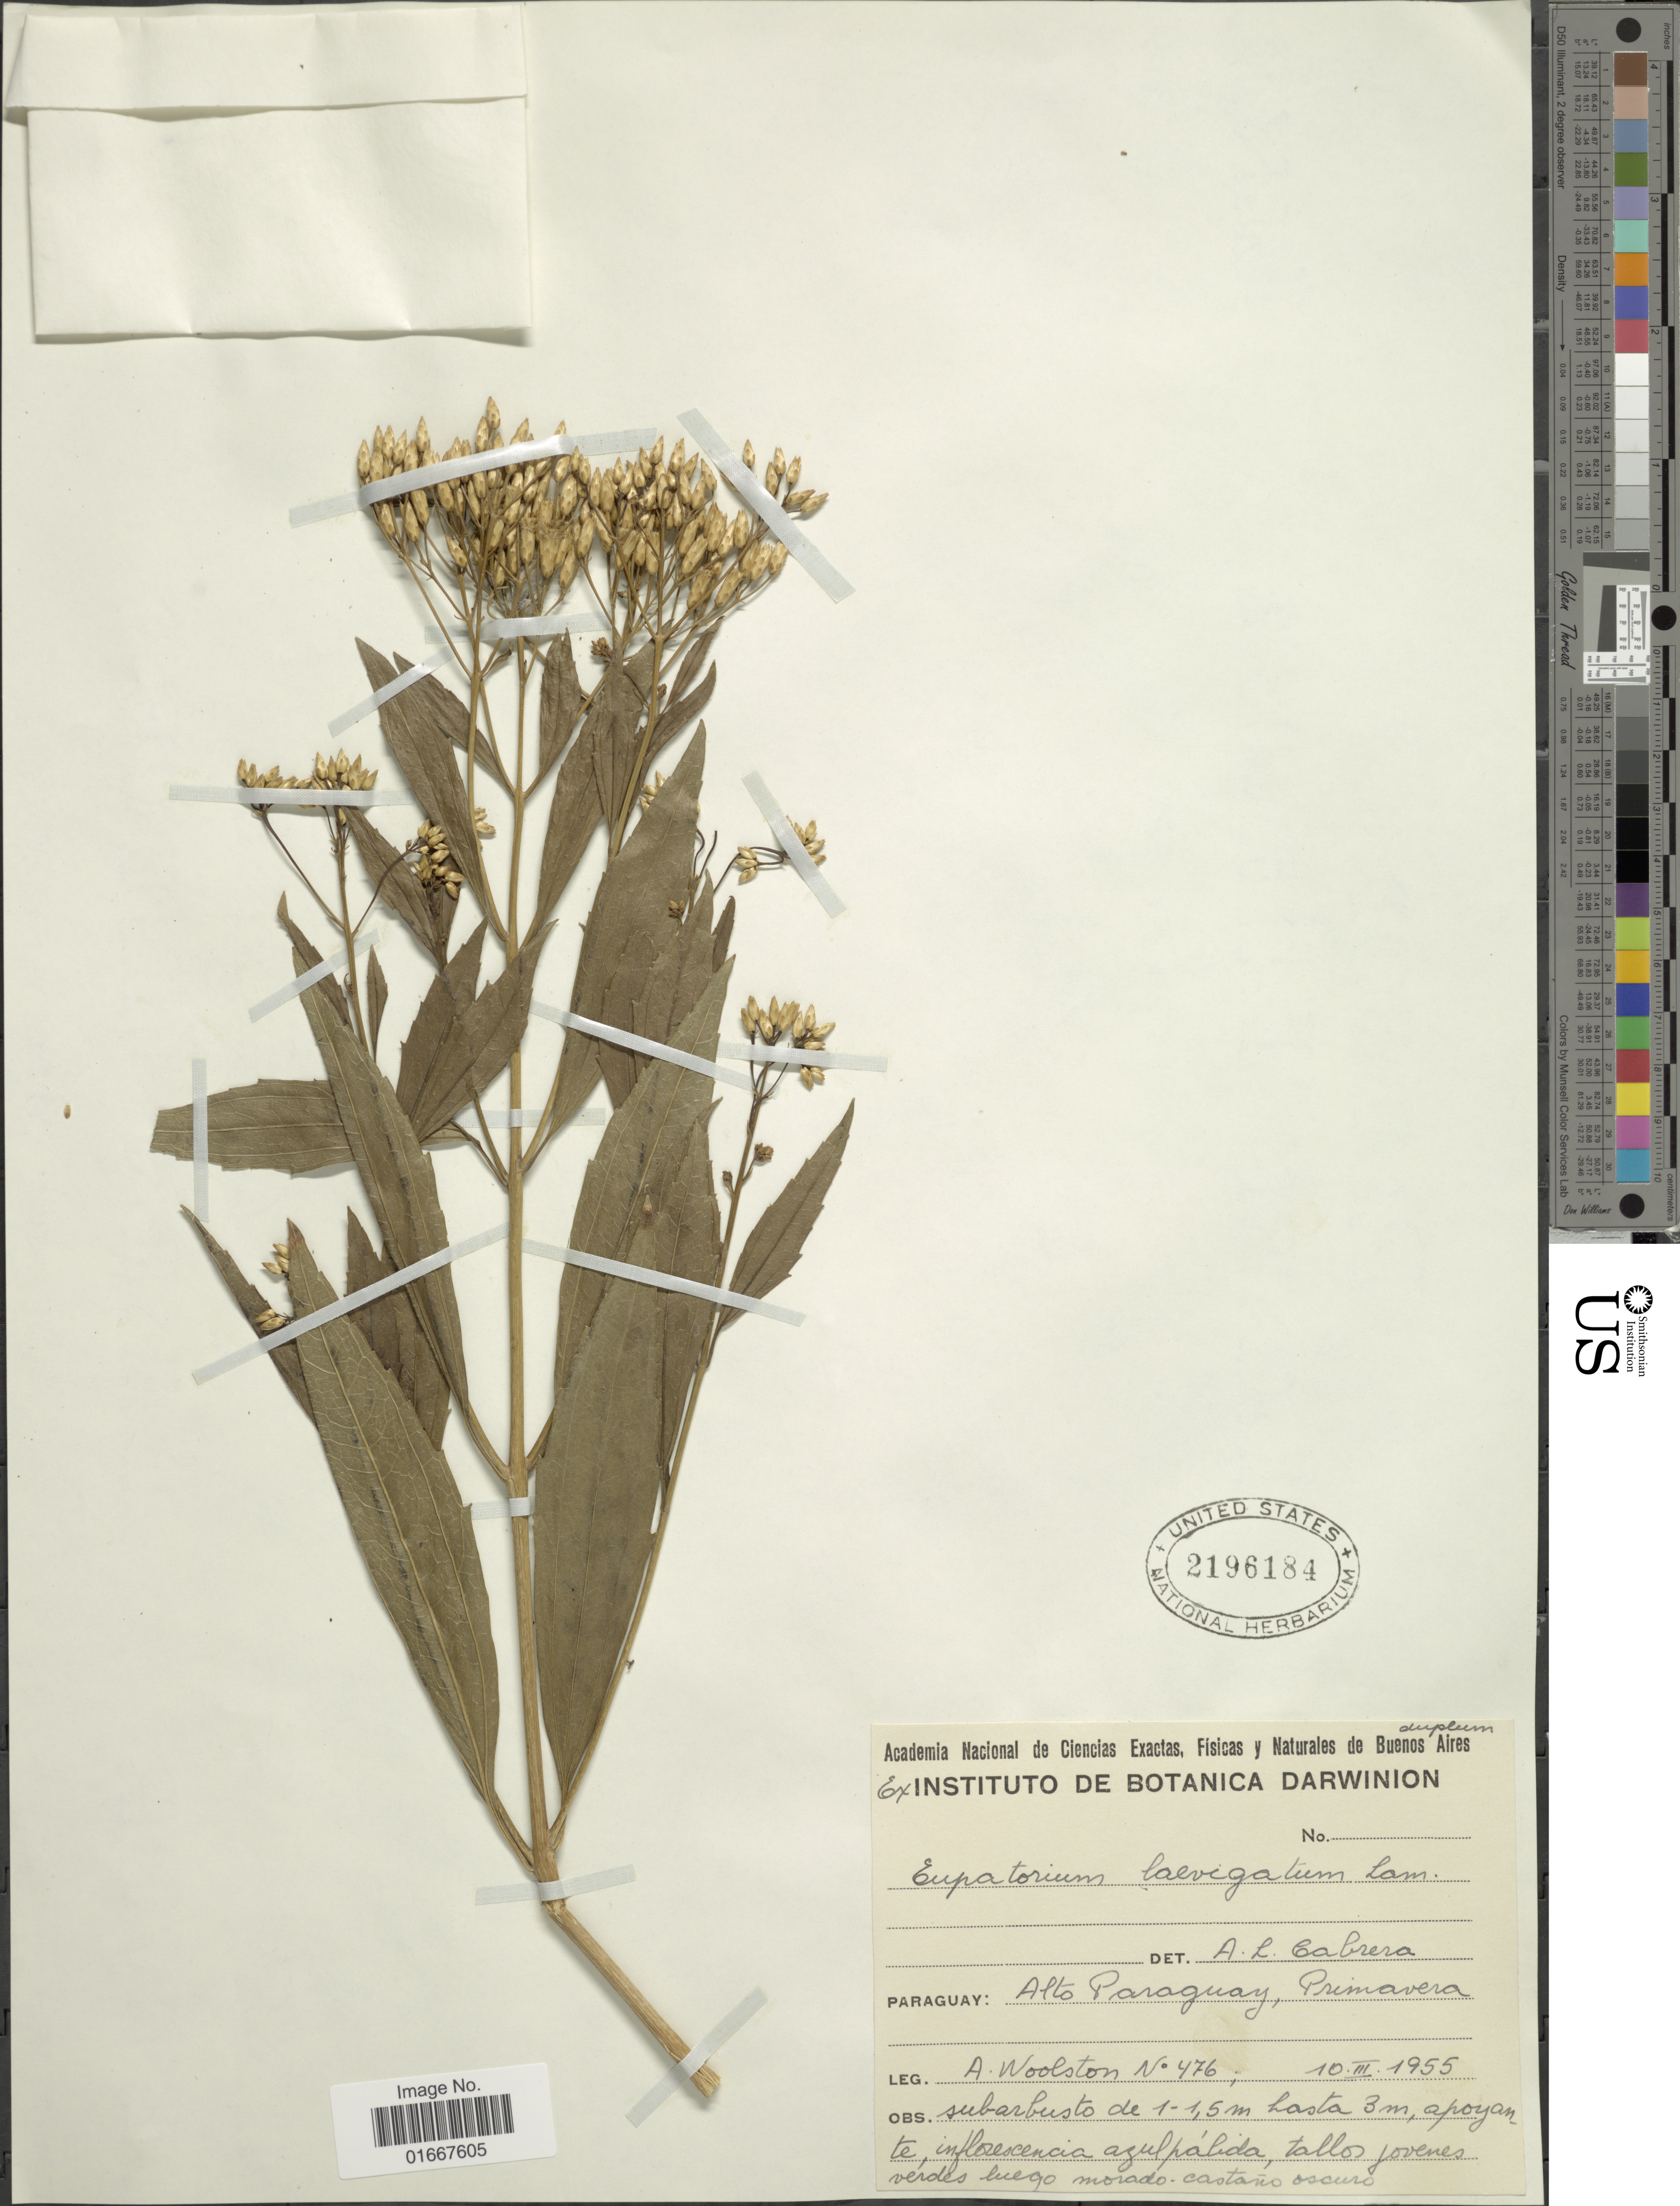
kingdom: Plantae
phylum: Tracheophyta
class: Magnoliopsida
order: Asterales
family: Asteraceae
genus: Chromolaena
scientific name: Chromolaena laevigata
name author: (Lam.) R.M. King & H. Rob.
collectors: A. Woolston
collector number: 476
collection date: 1955-03-10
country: Paraguay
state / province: Alto Paraguay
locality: Primavera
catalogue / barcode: US 2196184